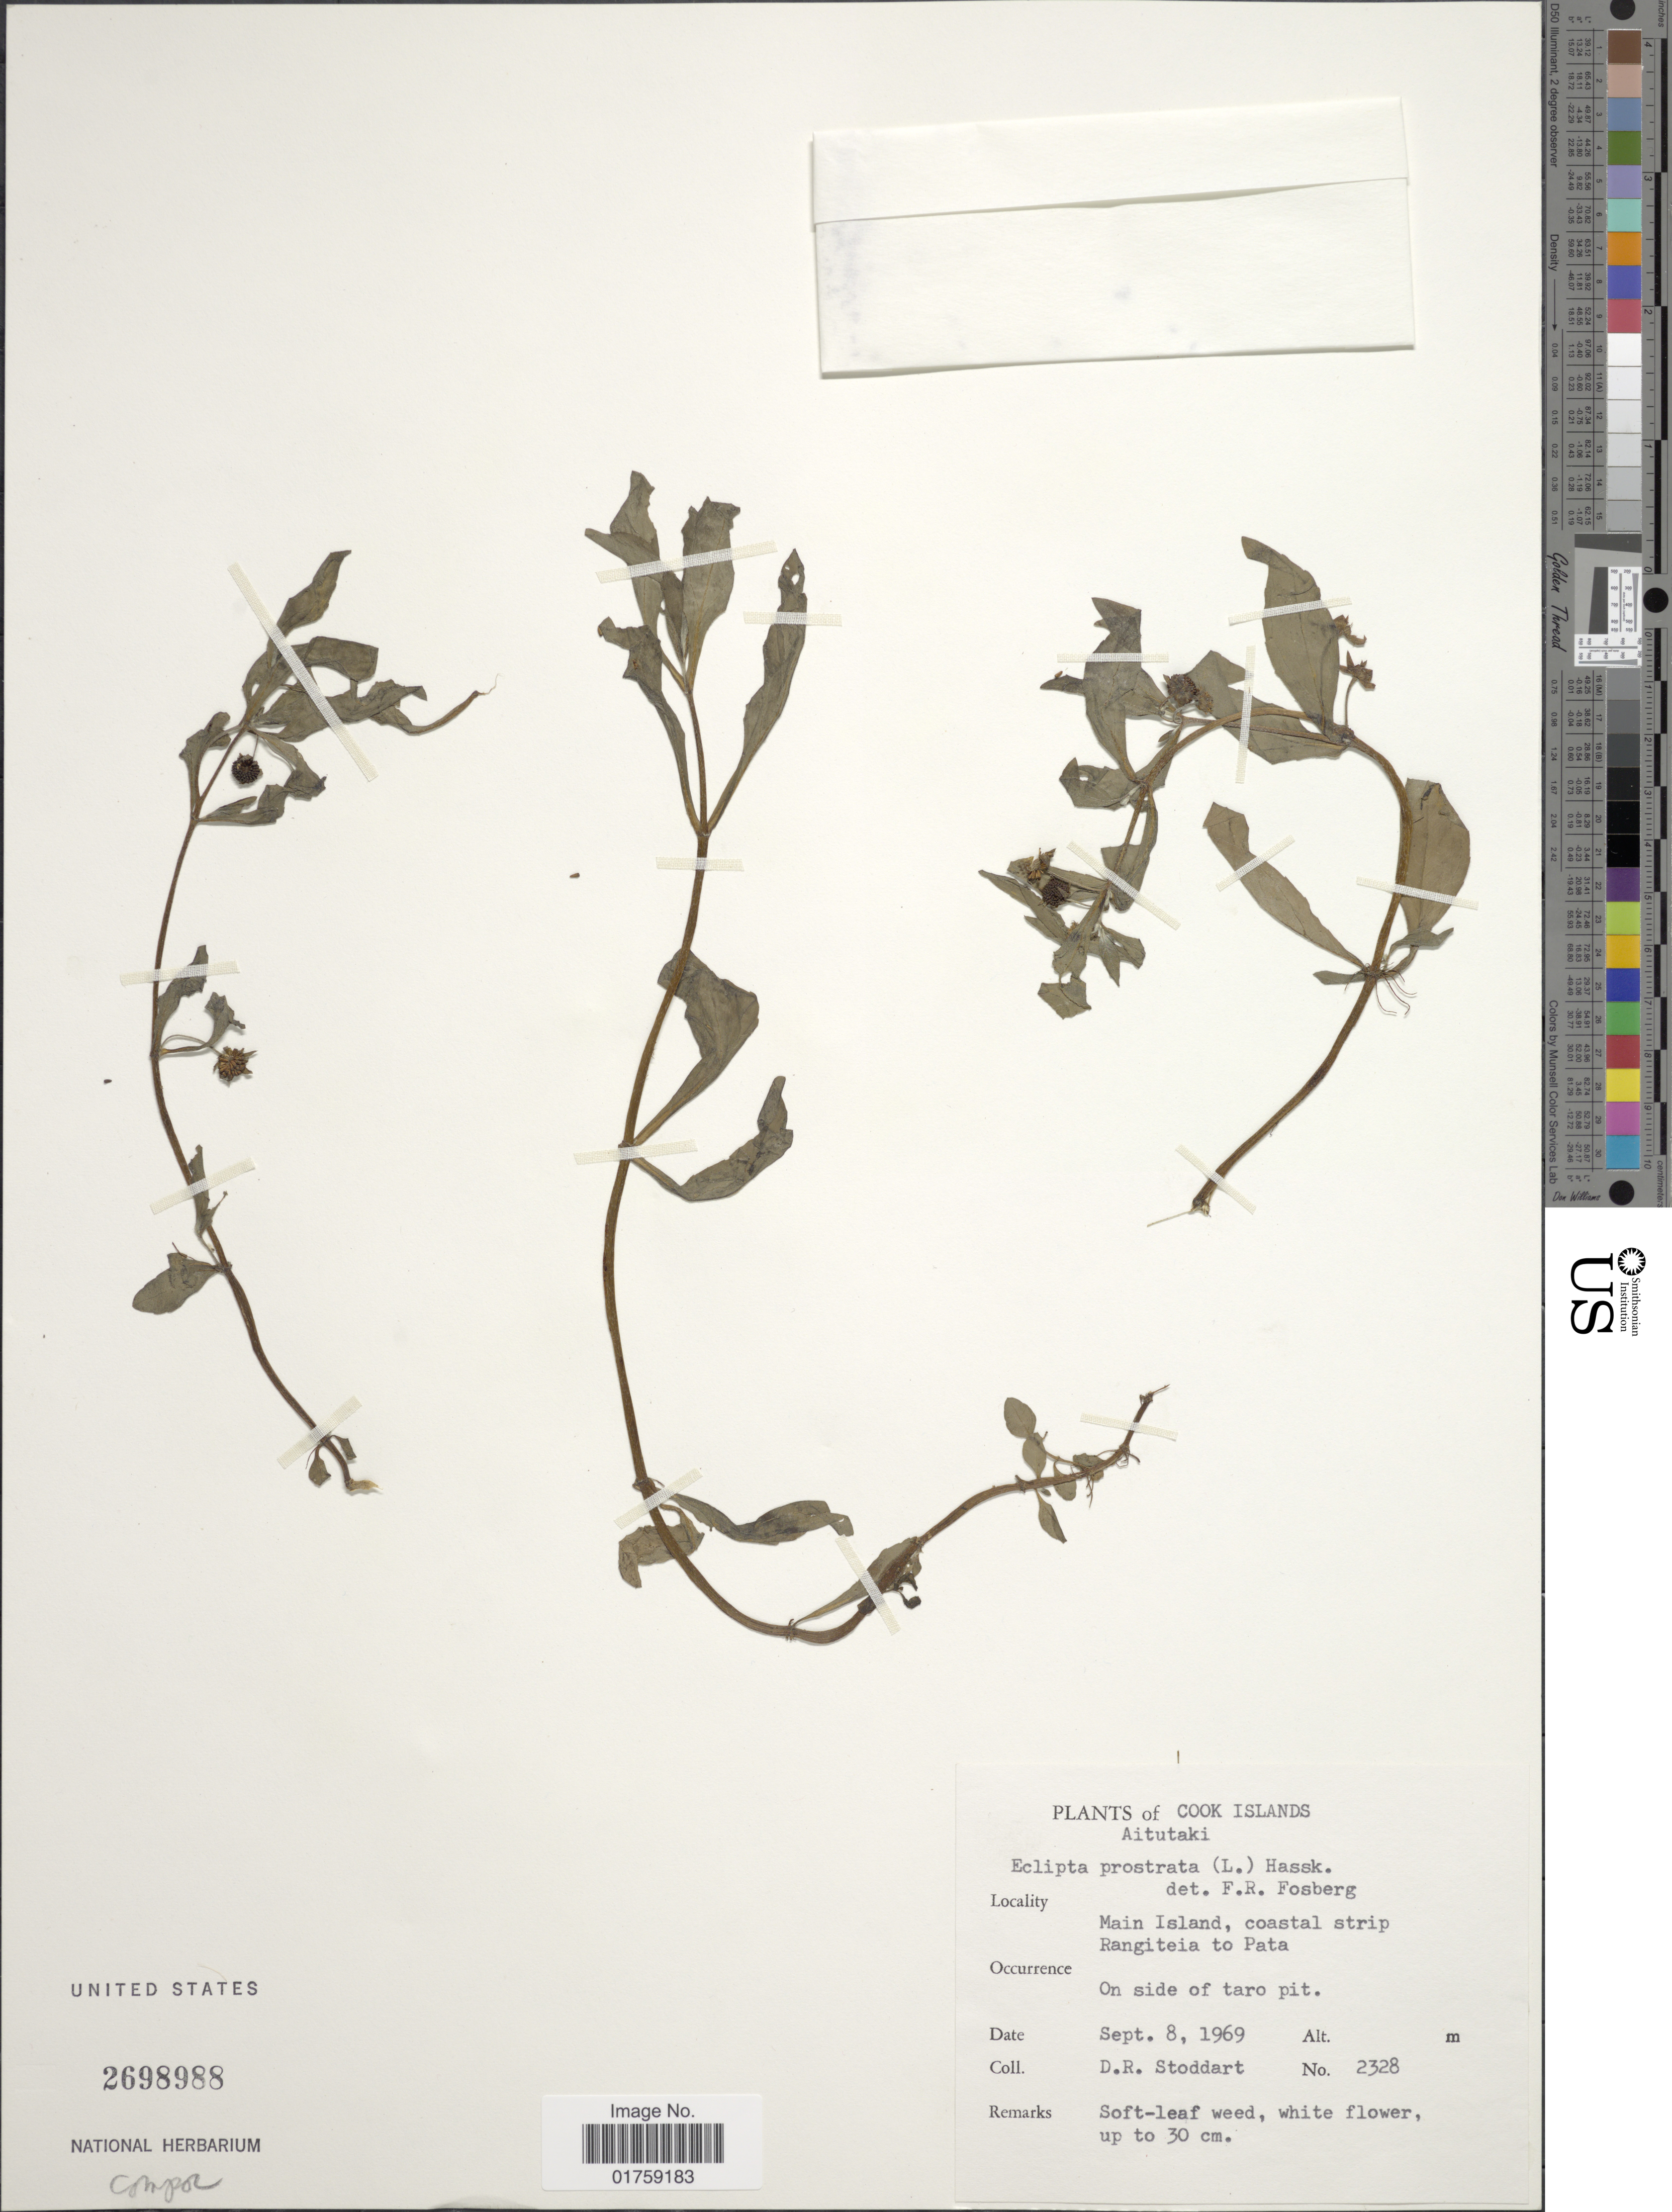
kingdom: Plantae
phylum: Tracheophyta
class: Magnoliopsida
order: Asterales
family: Asteraceae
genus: Eclipta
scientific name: Eclipta prostrata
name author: (L.) L.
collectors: D. R. Stoddart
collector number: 2328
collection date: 1969-09-08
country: Cook Islands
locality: Cook Islands, Aitutaki. Main Island, coastal strip Rangiteia to Pata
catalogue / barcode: US 268988